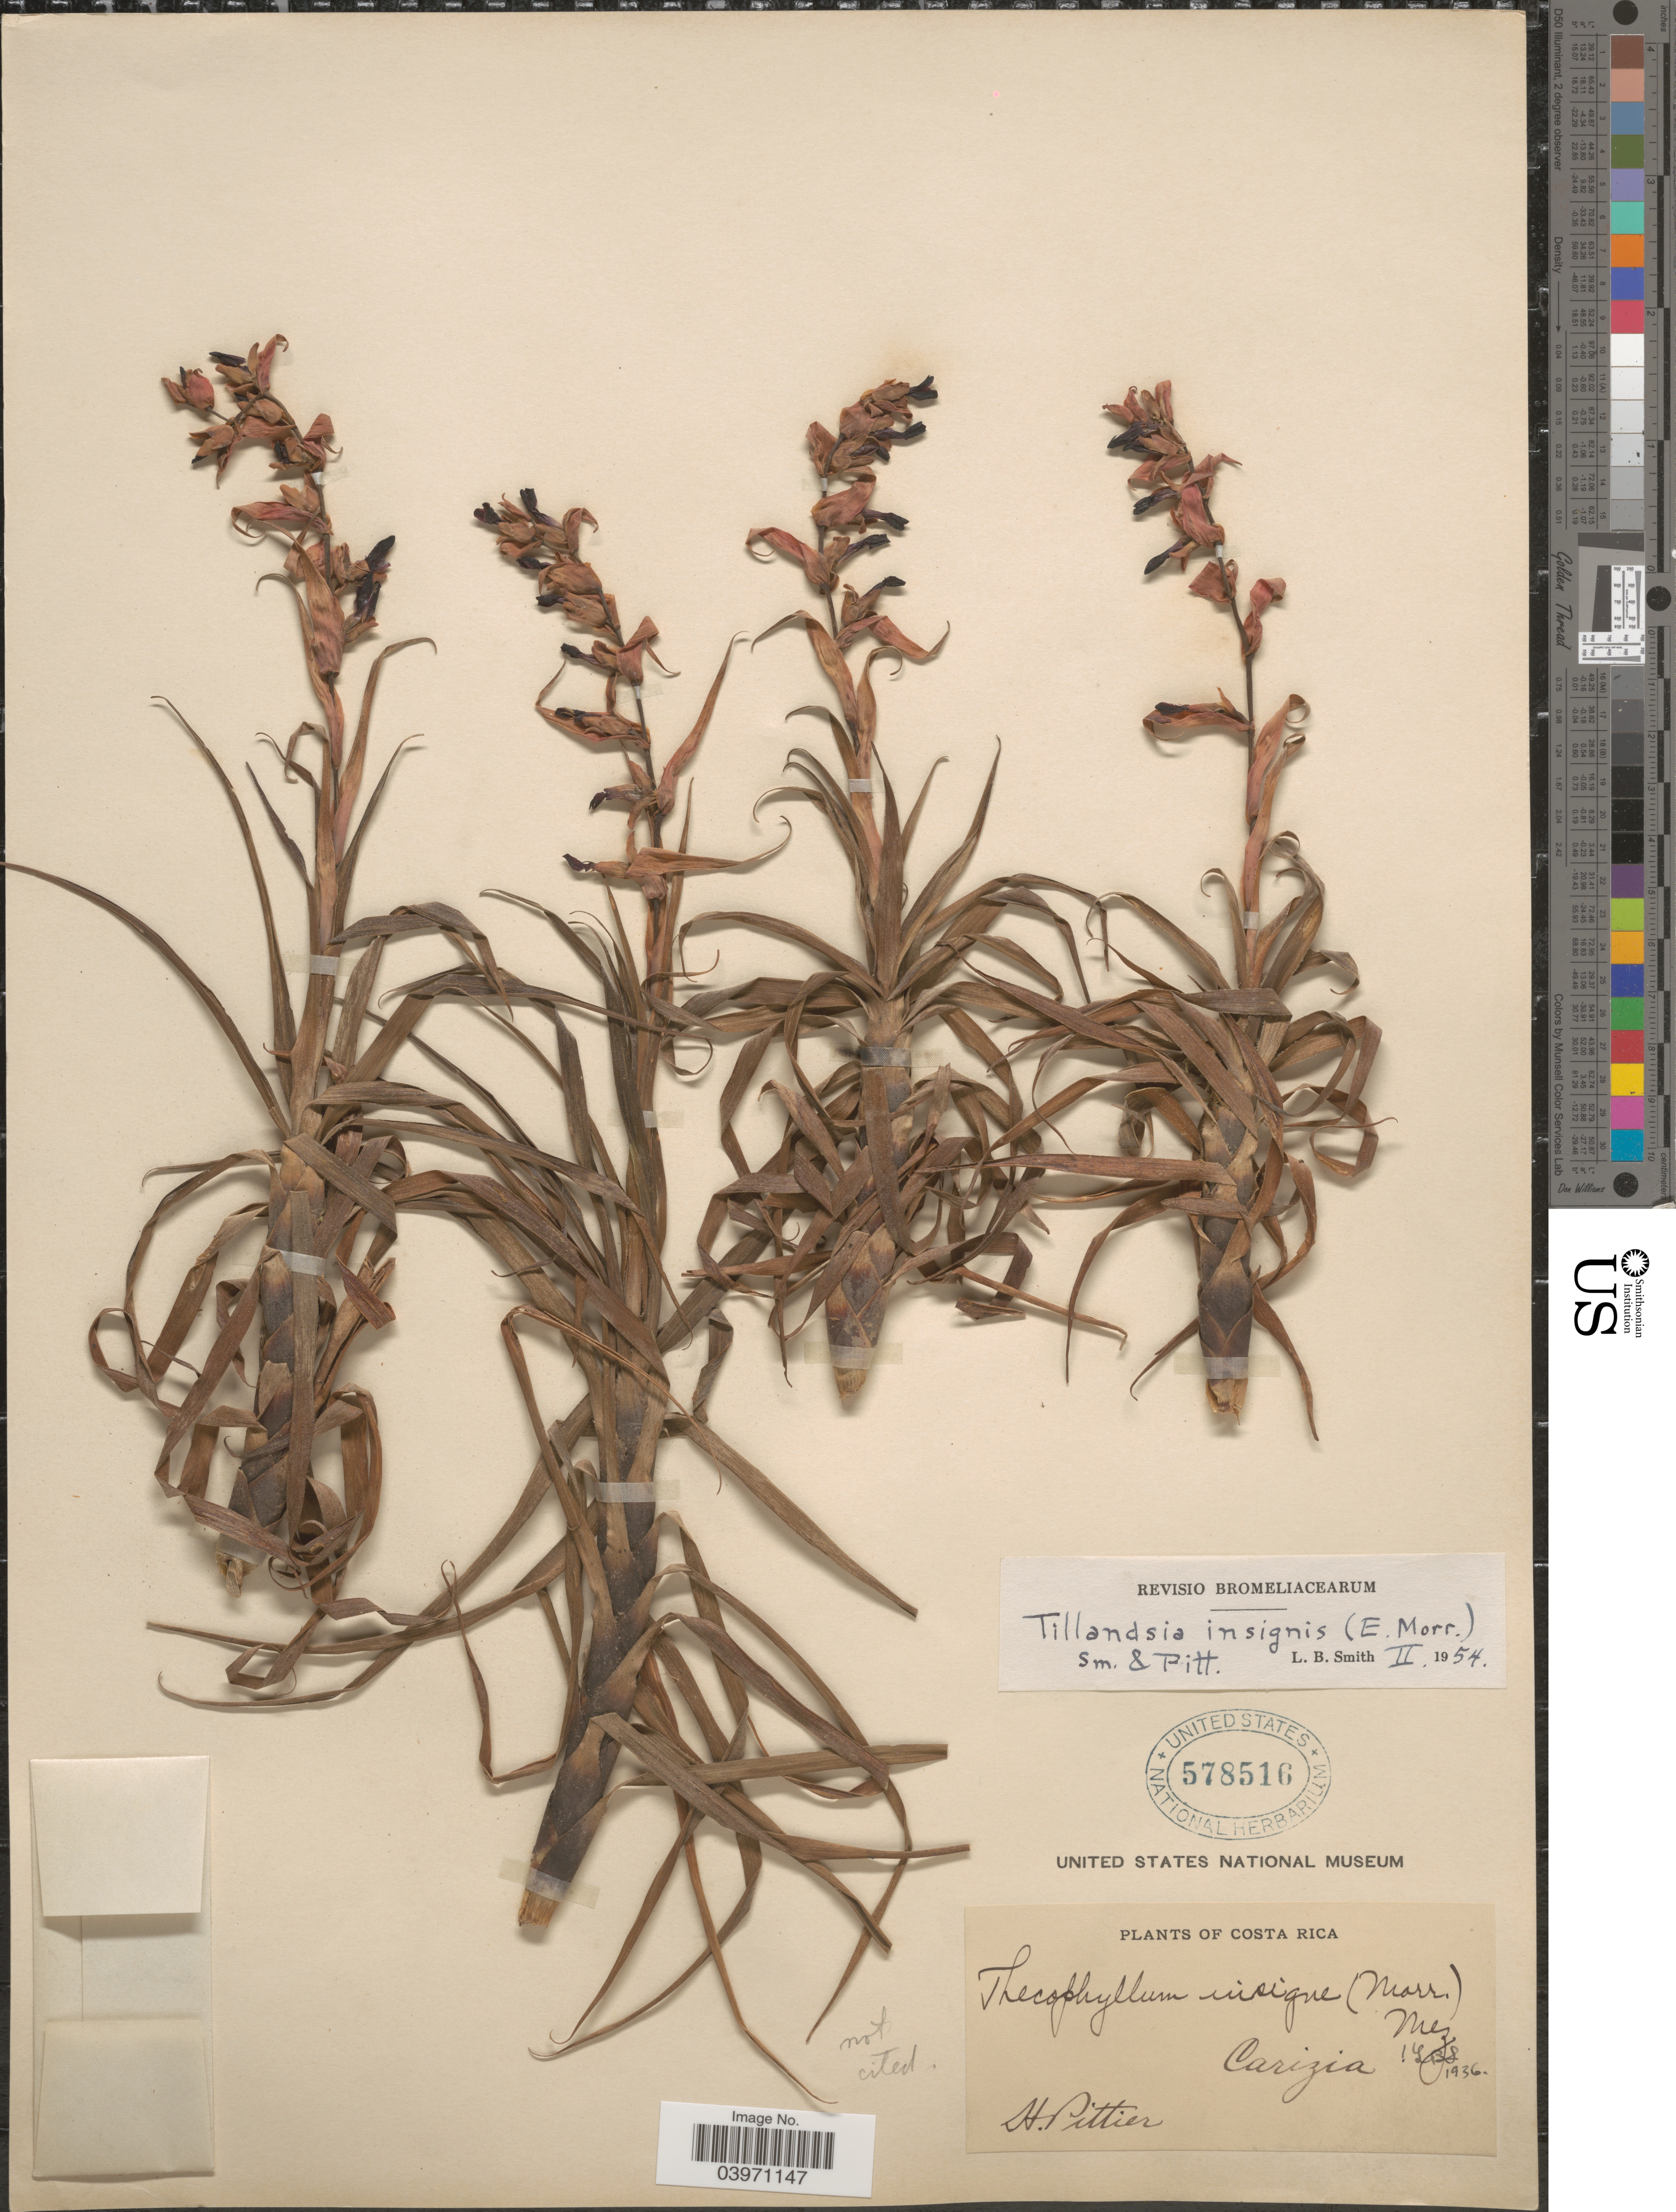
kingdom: Plantae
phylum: Tracheophyta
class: Liliopsida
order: Poales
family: Bromeliaceae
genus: Tillandsia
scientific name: Tillandsia insignis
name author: (Mez) L.B. Sm. & Pittendr.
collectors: H. F. Pittier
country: Costa Rica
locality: Carizia.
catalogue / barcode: US 578516